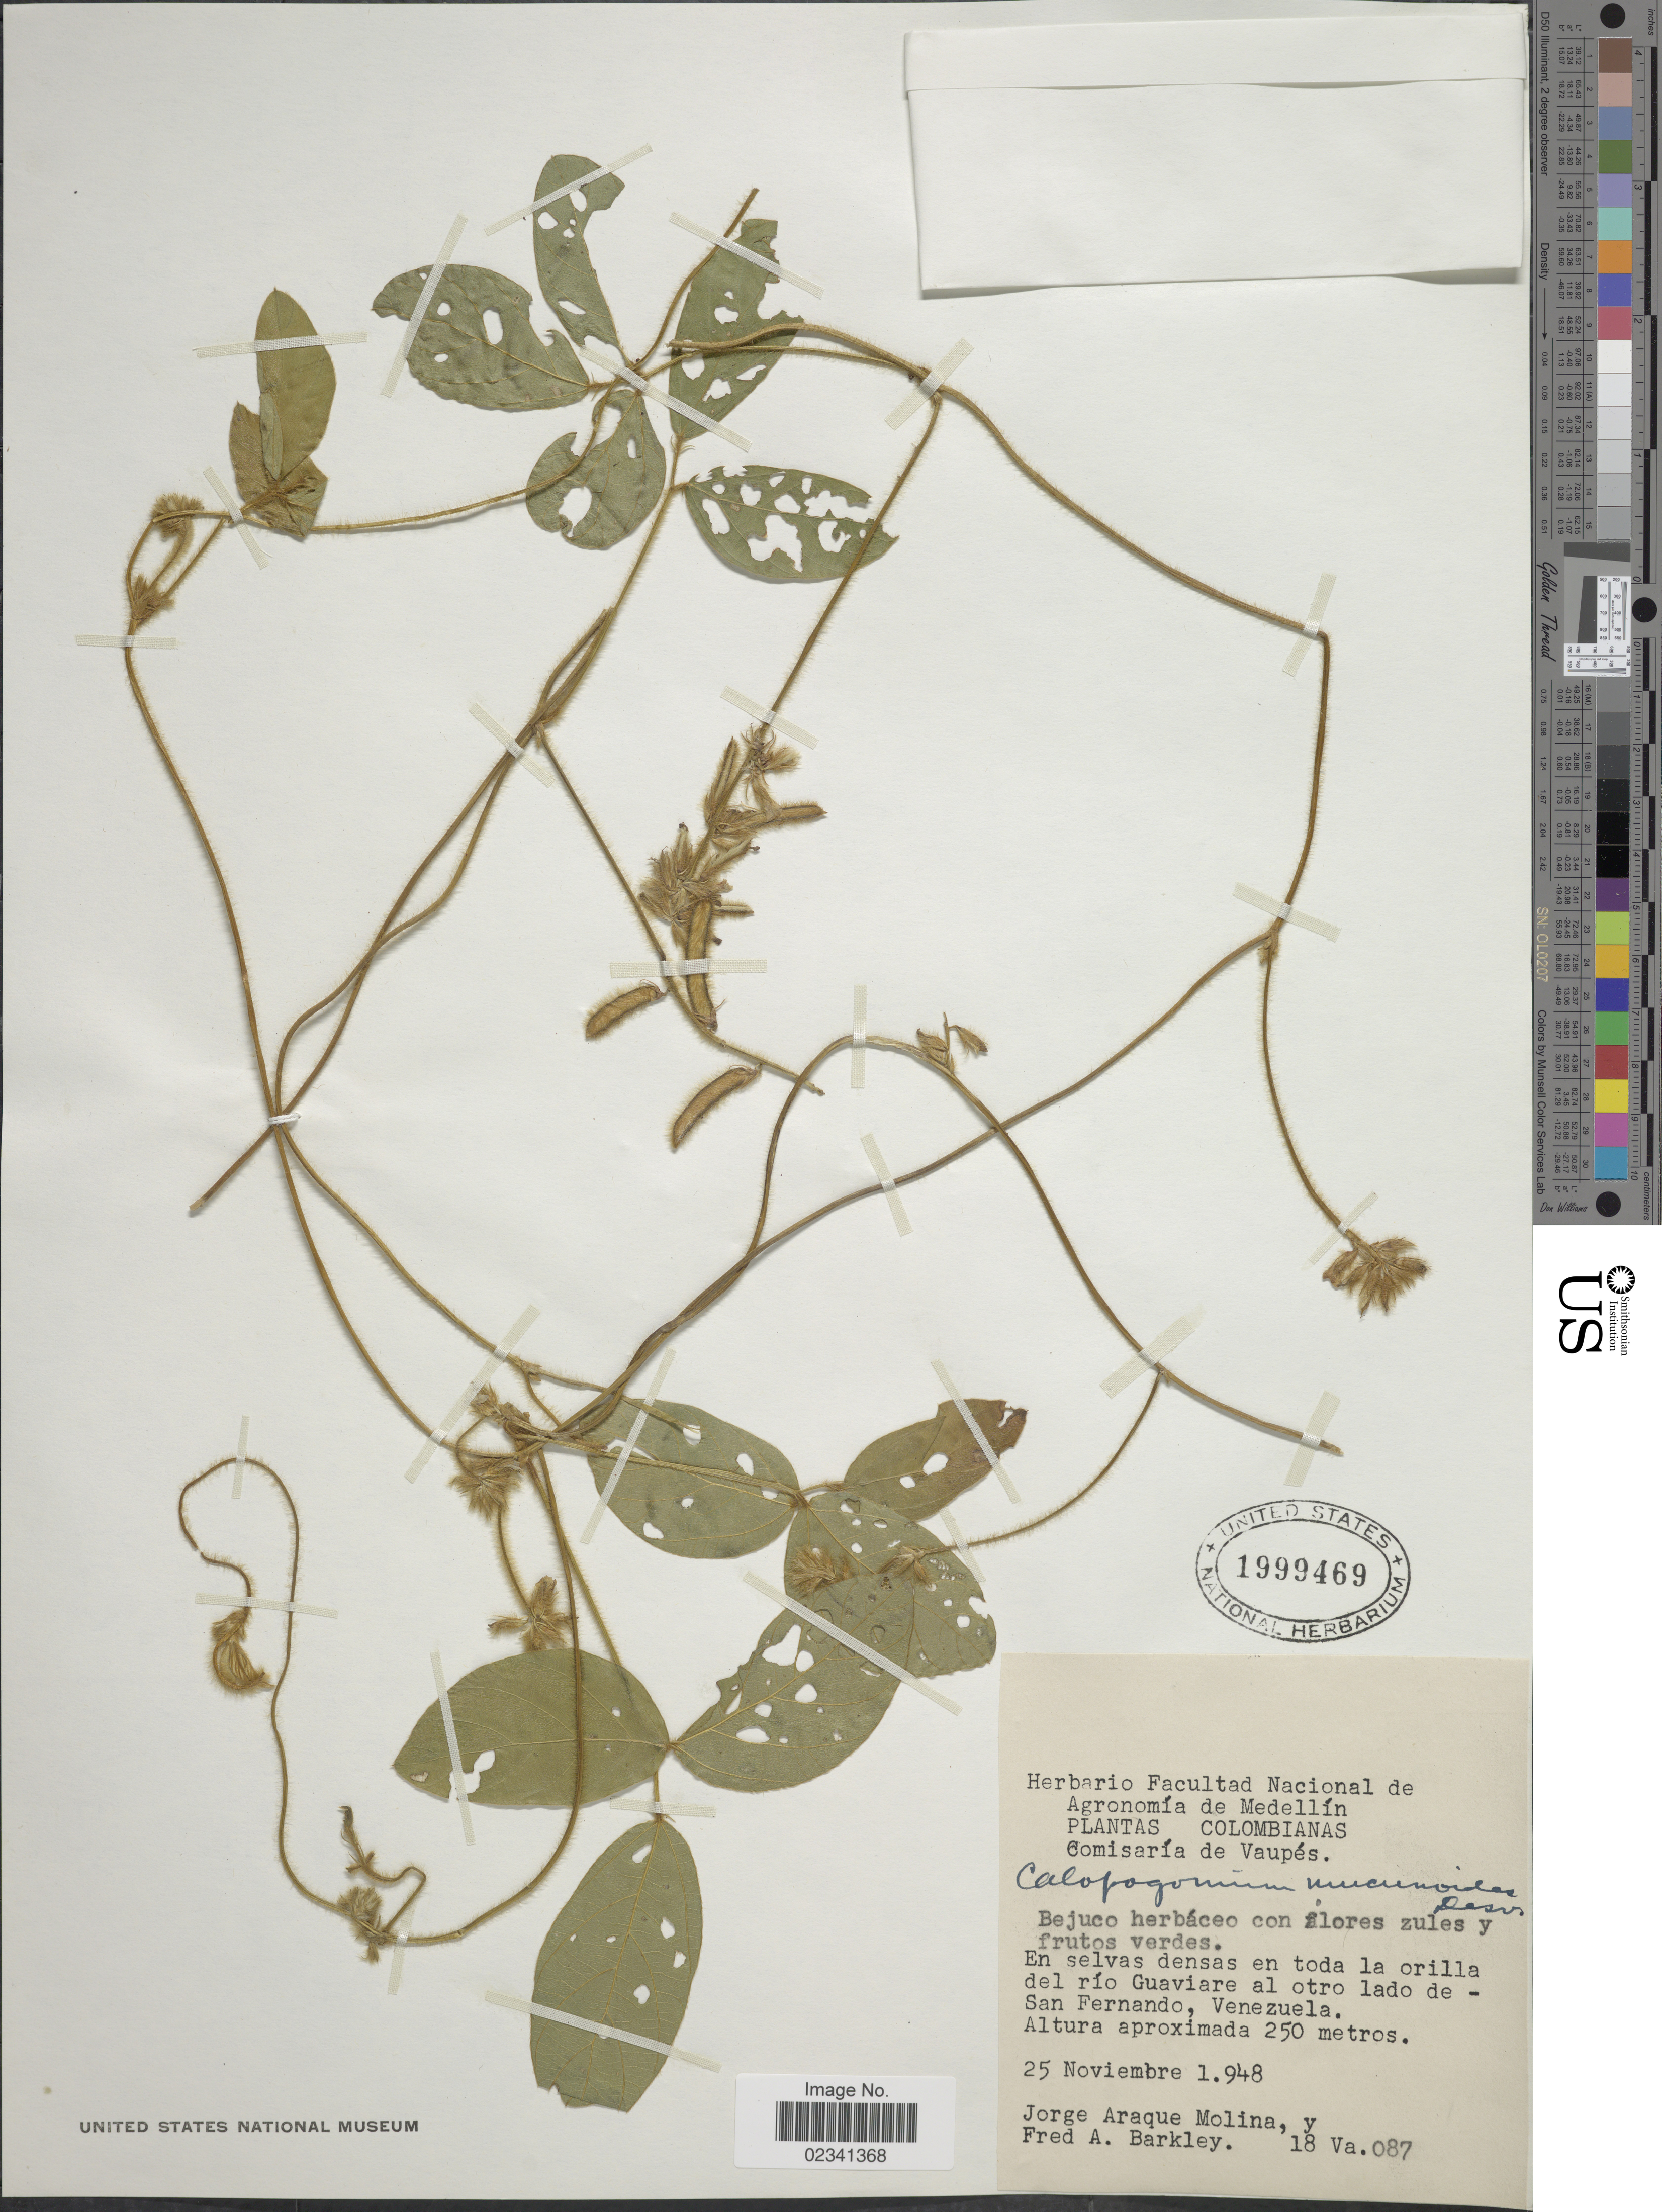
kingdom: Plantae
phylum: Tracheophyta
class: Magnoliopsida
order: Fabales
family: Fabaceae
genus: Calopogonium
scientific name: Calopogonium mucunoides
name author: Desv.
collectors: J. Araque Molina & F. A. Barkley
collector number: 18Va087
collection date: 1948-11-25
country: Venezuela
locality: Colombianas, Comisaria de Vaupes, En selvas densas en toda la orilla del rio Guaviare al otro lado de San Fernando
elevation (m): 250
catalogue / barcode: US 1999469